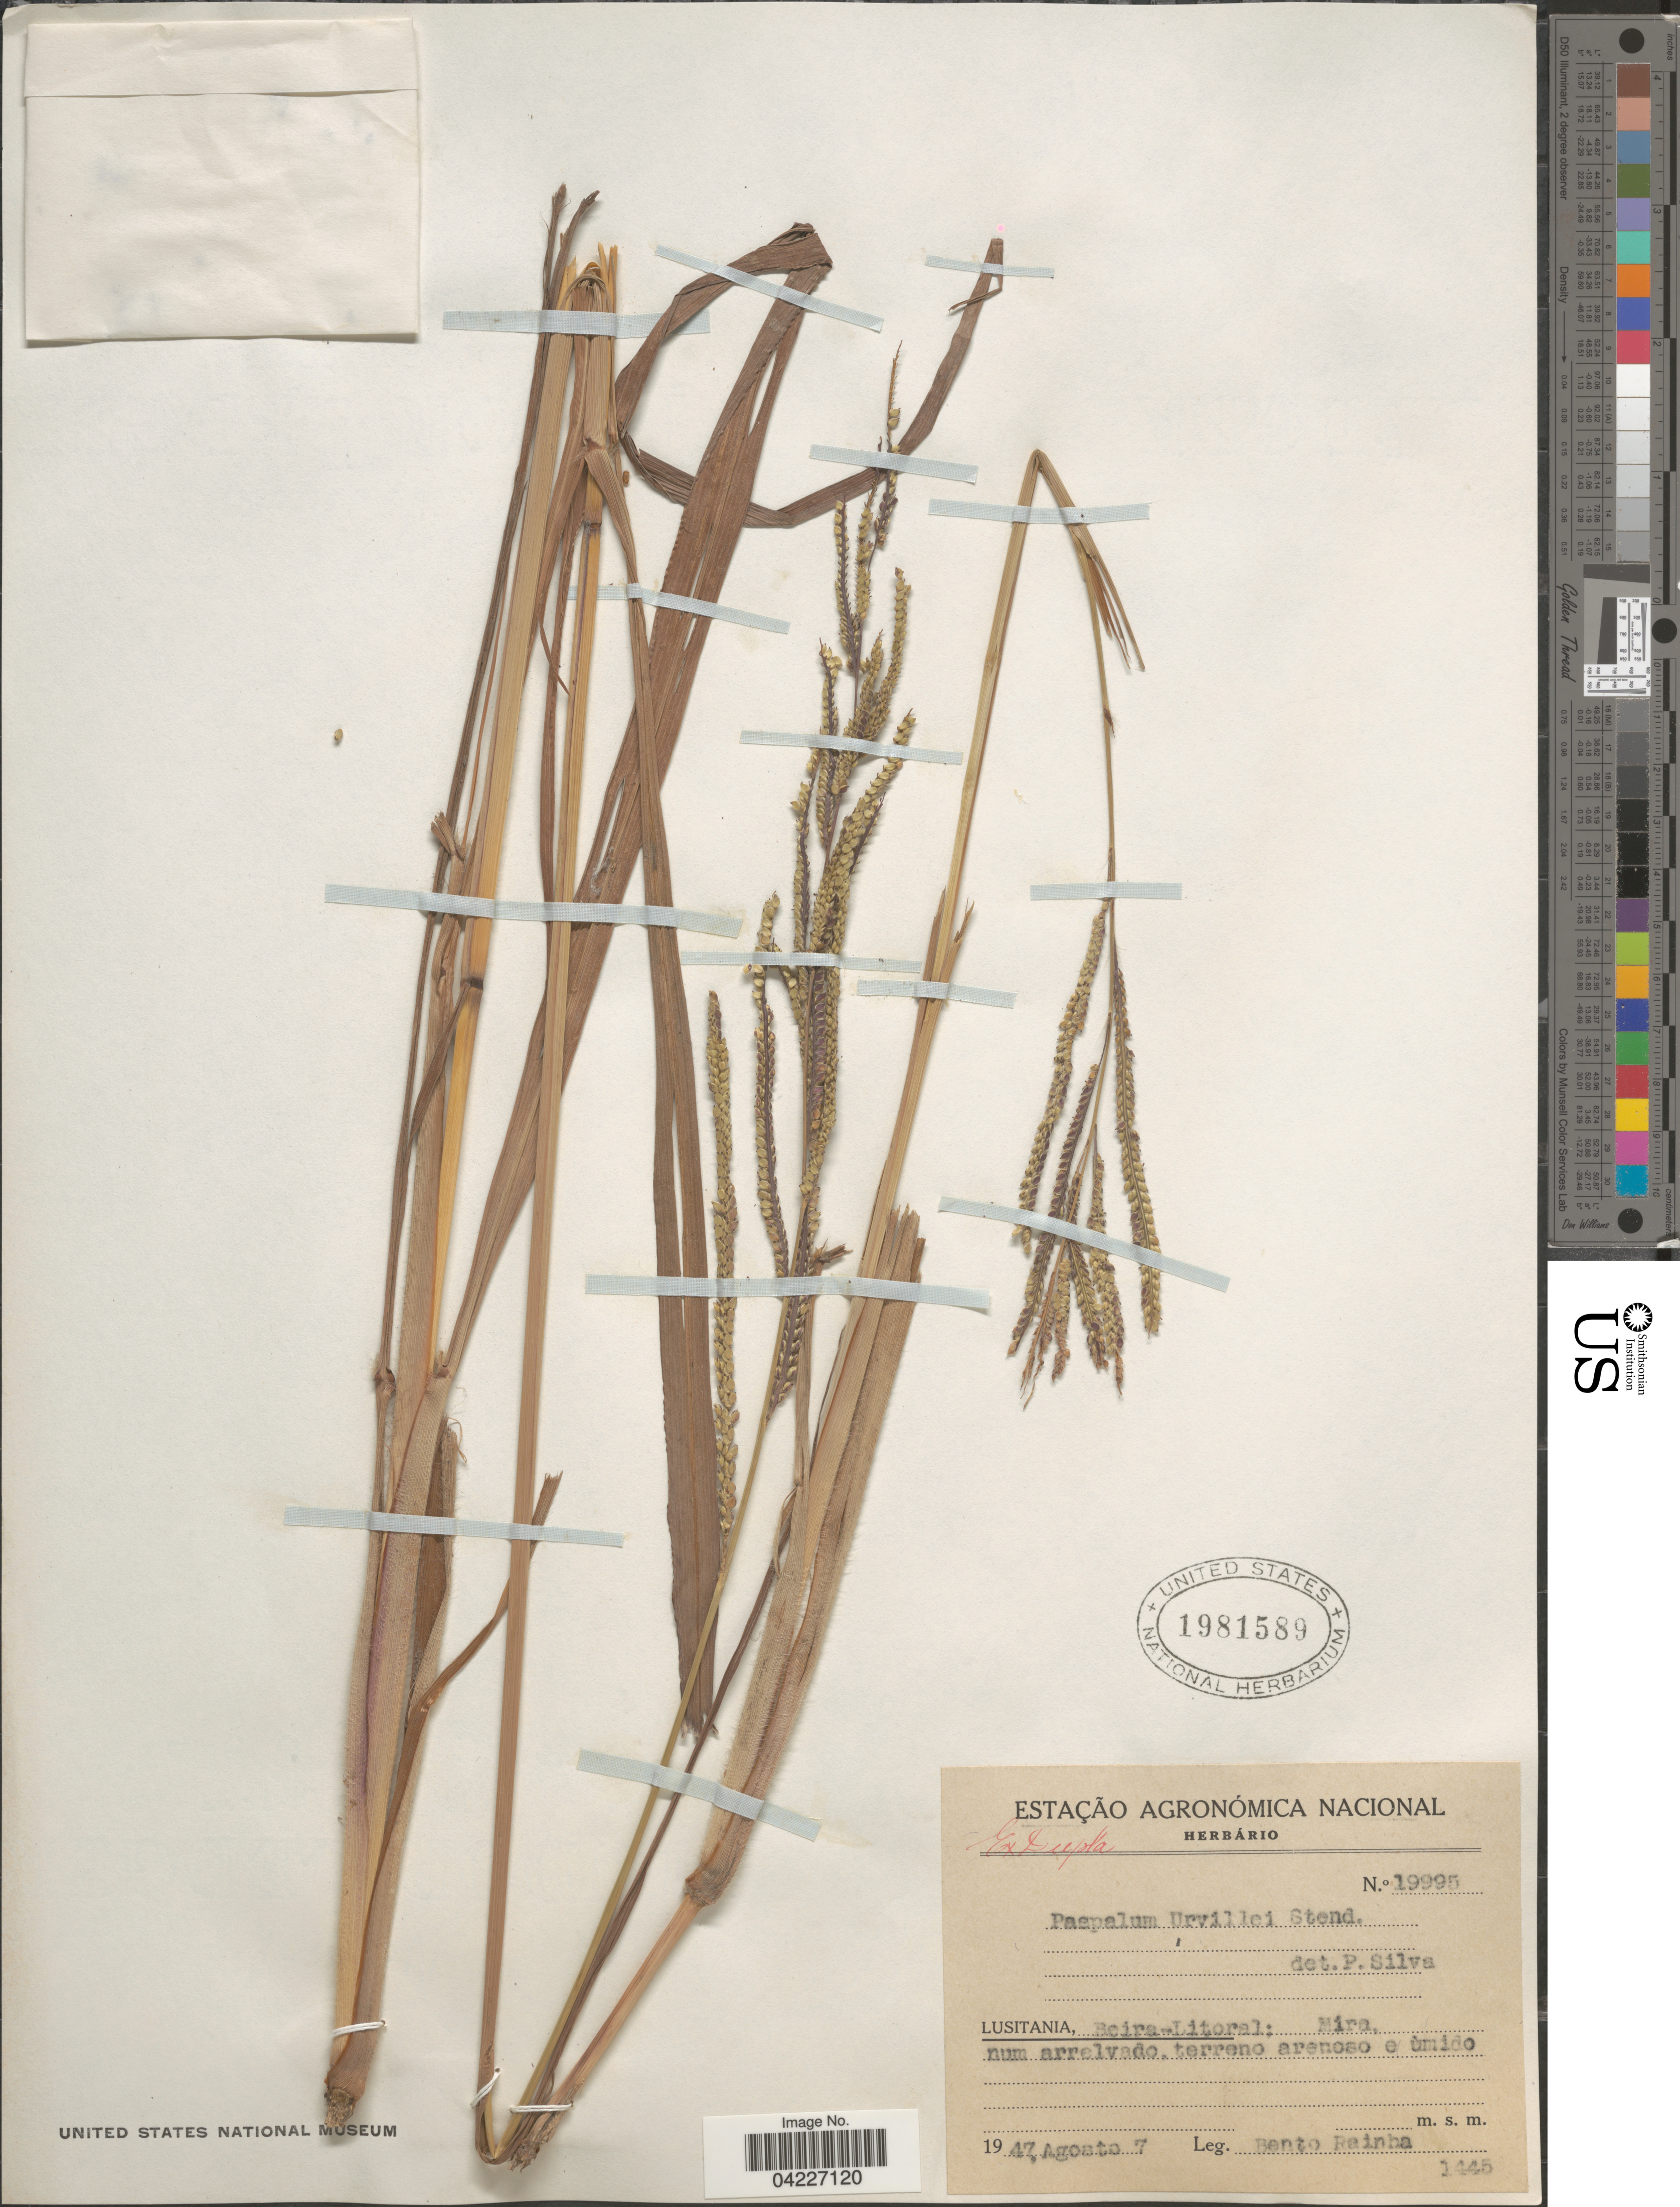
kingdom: Plantae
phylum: Tracheophyta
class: Liliopsida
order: Poales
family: Poaceae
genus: Paspalum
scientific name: Paspalum urvillei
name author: Steud.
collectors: B. Rainha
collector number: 1445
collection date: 1947-08-07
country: Portugal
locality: Lusitania, Beira-Litoral: Mira, num arrelvado terreno arenoso e úmido.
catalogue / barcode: US 1981589